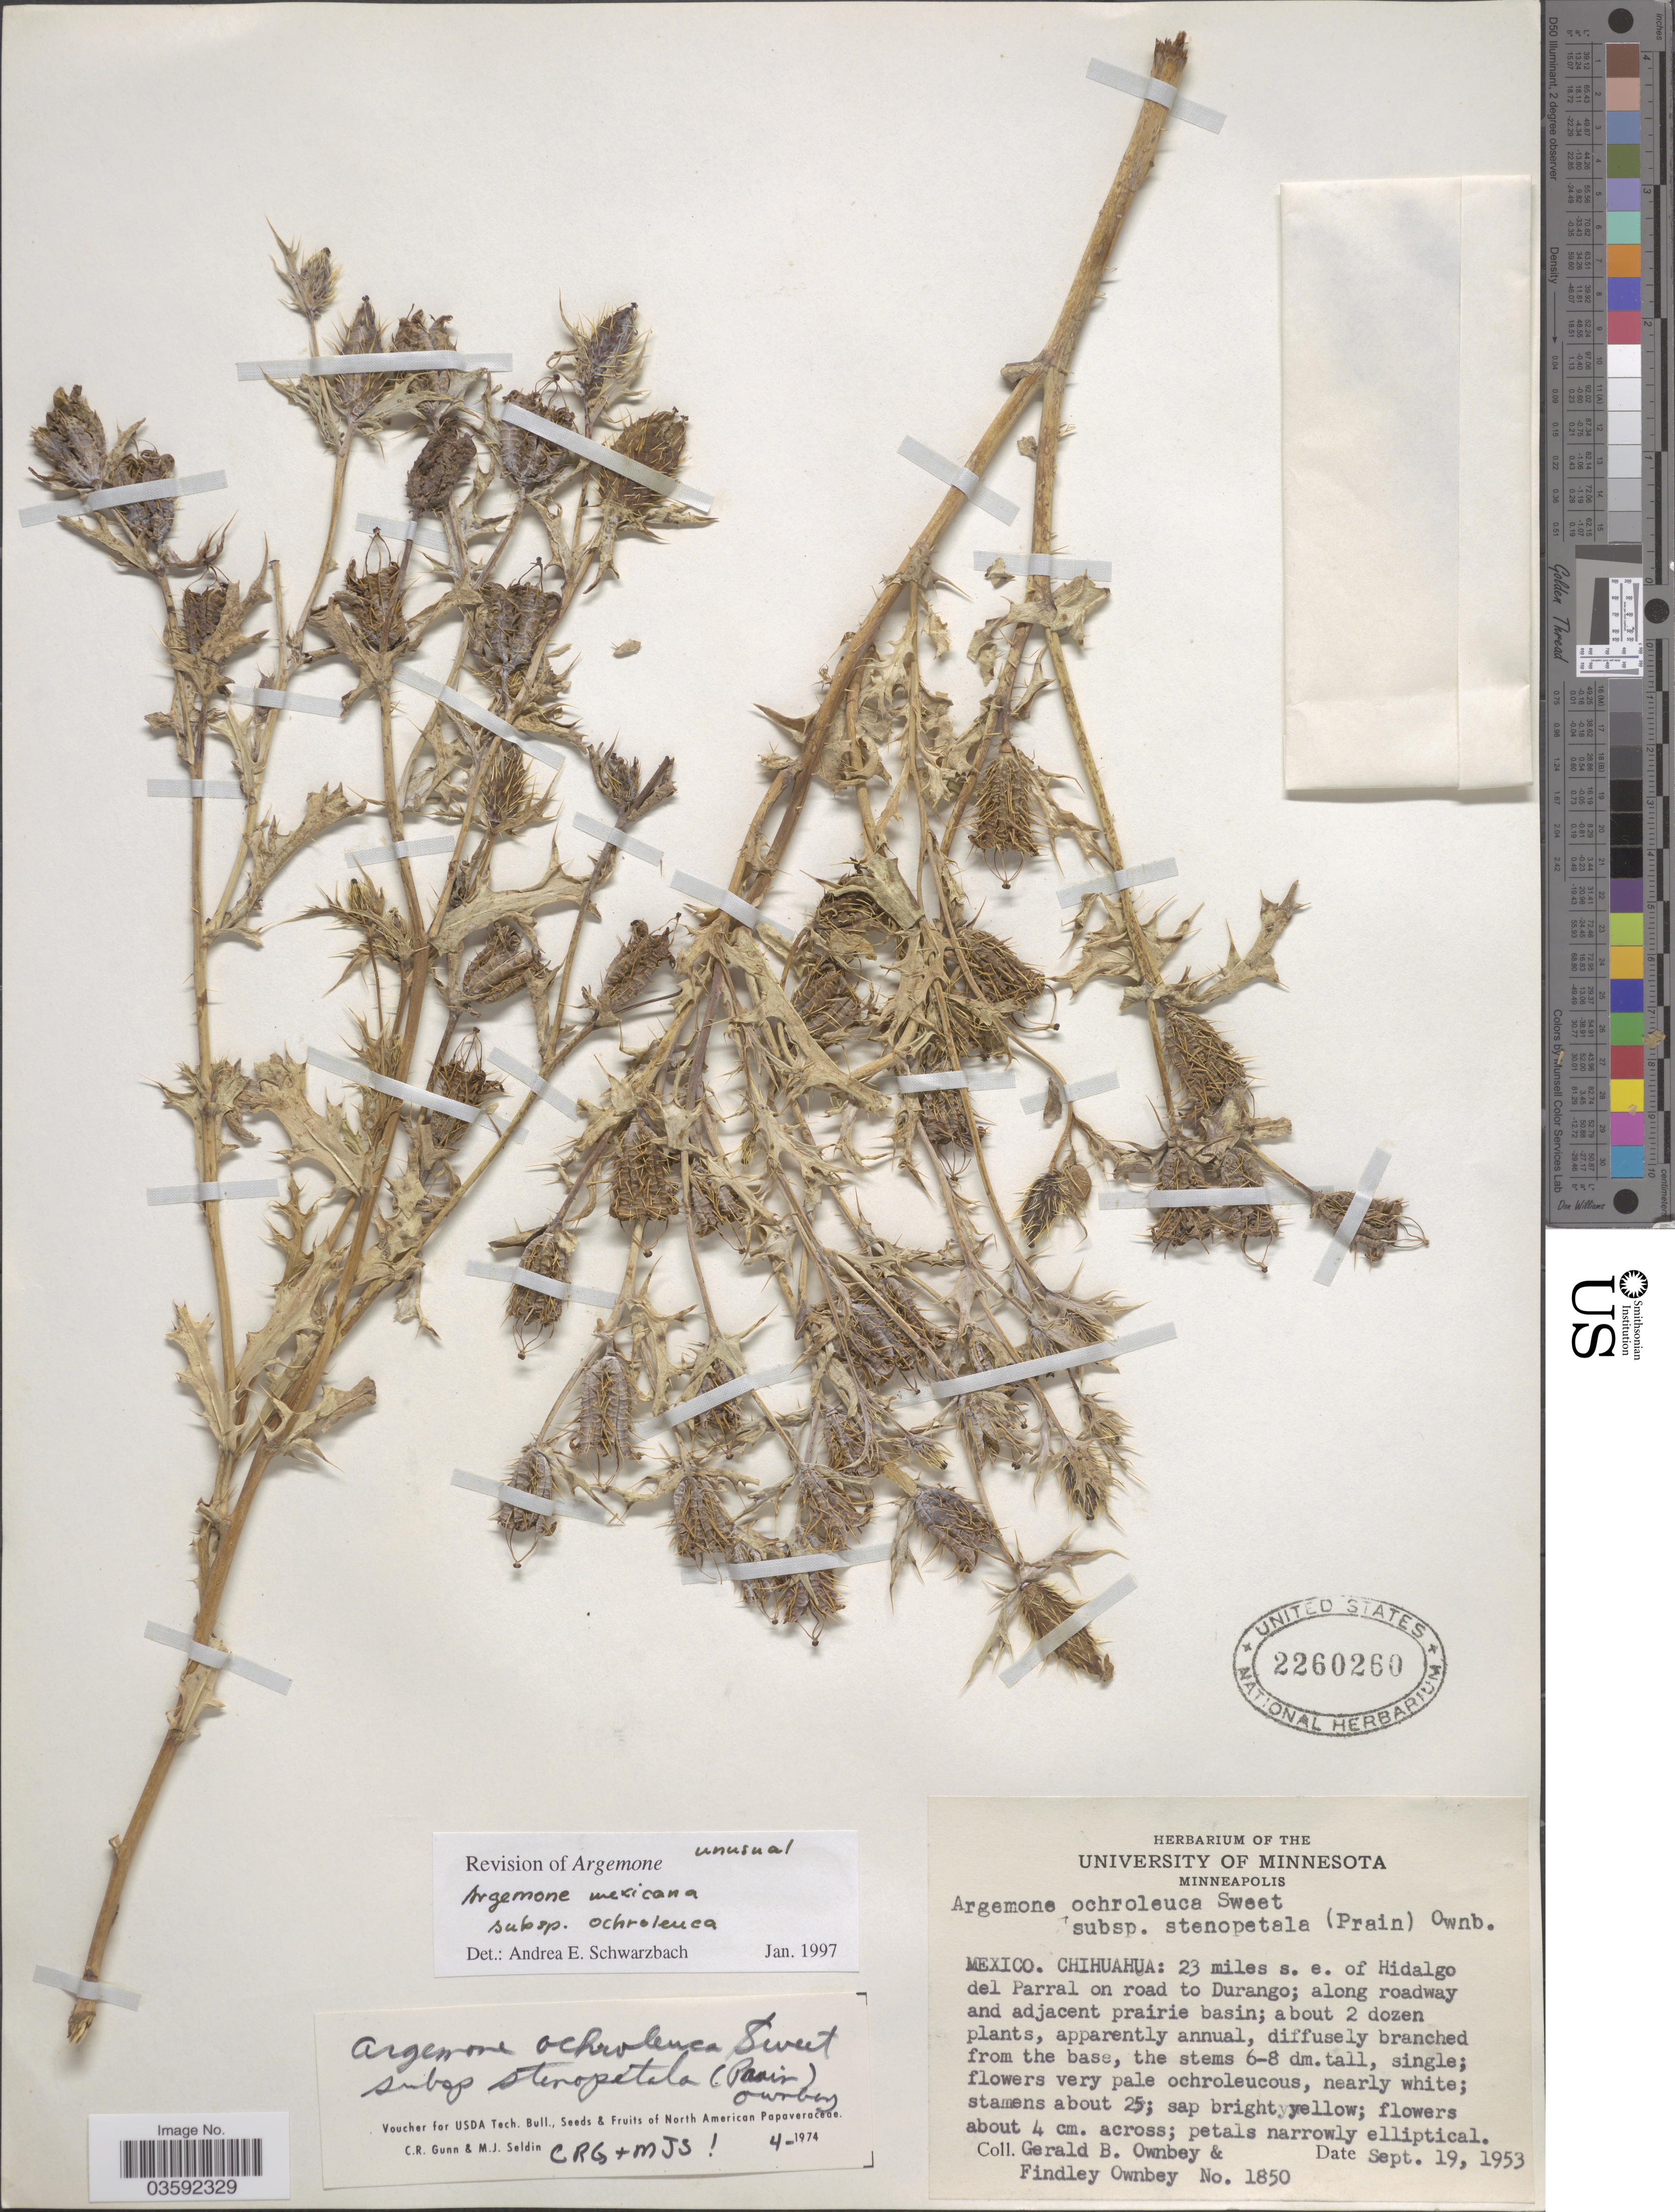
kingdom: Plantae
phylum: Tracheophyta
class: Magnoliopsida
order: Ranunculales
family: Papaveraceae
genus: Argemone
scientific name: Argemone mexicana subsp. ochroleuca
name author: (Sweet) Schwarzbach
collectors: G. B. Ownbey & F. Ownbey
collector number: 1850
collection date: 1953-09-19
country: Mexico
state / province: Chihuahua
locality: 23 miles s.e. of Hidalgo del Parral on road to Durango.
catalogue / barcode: US 2260260